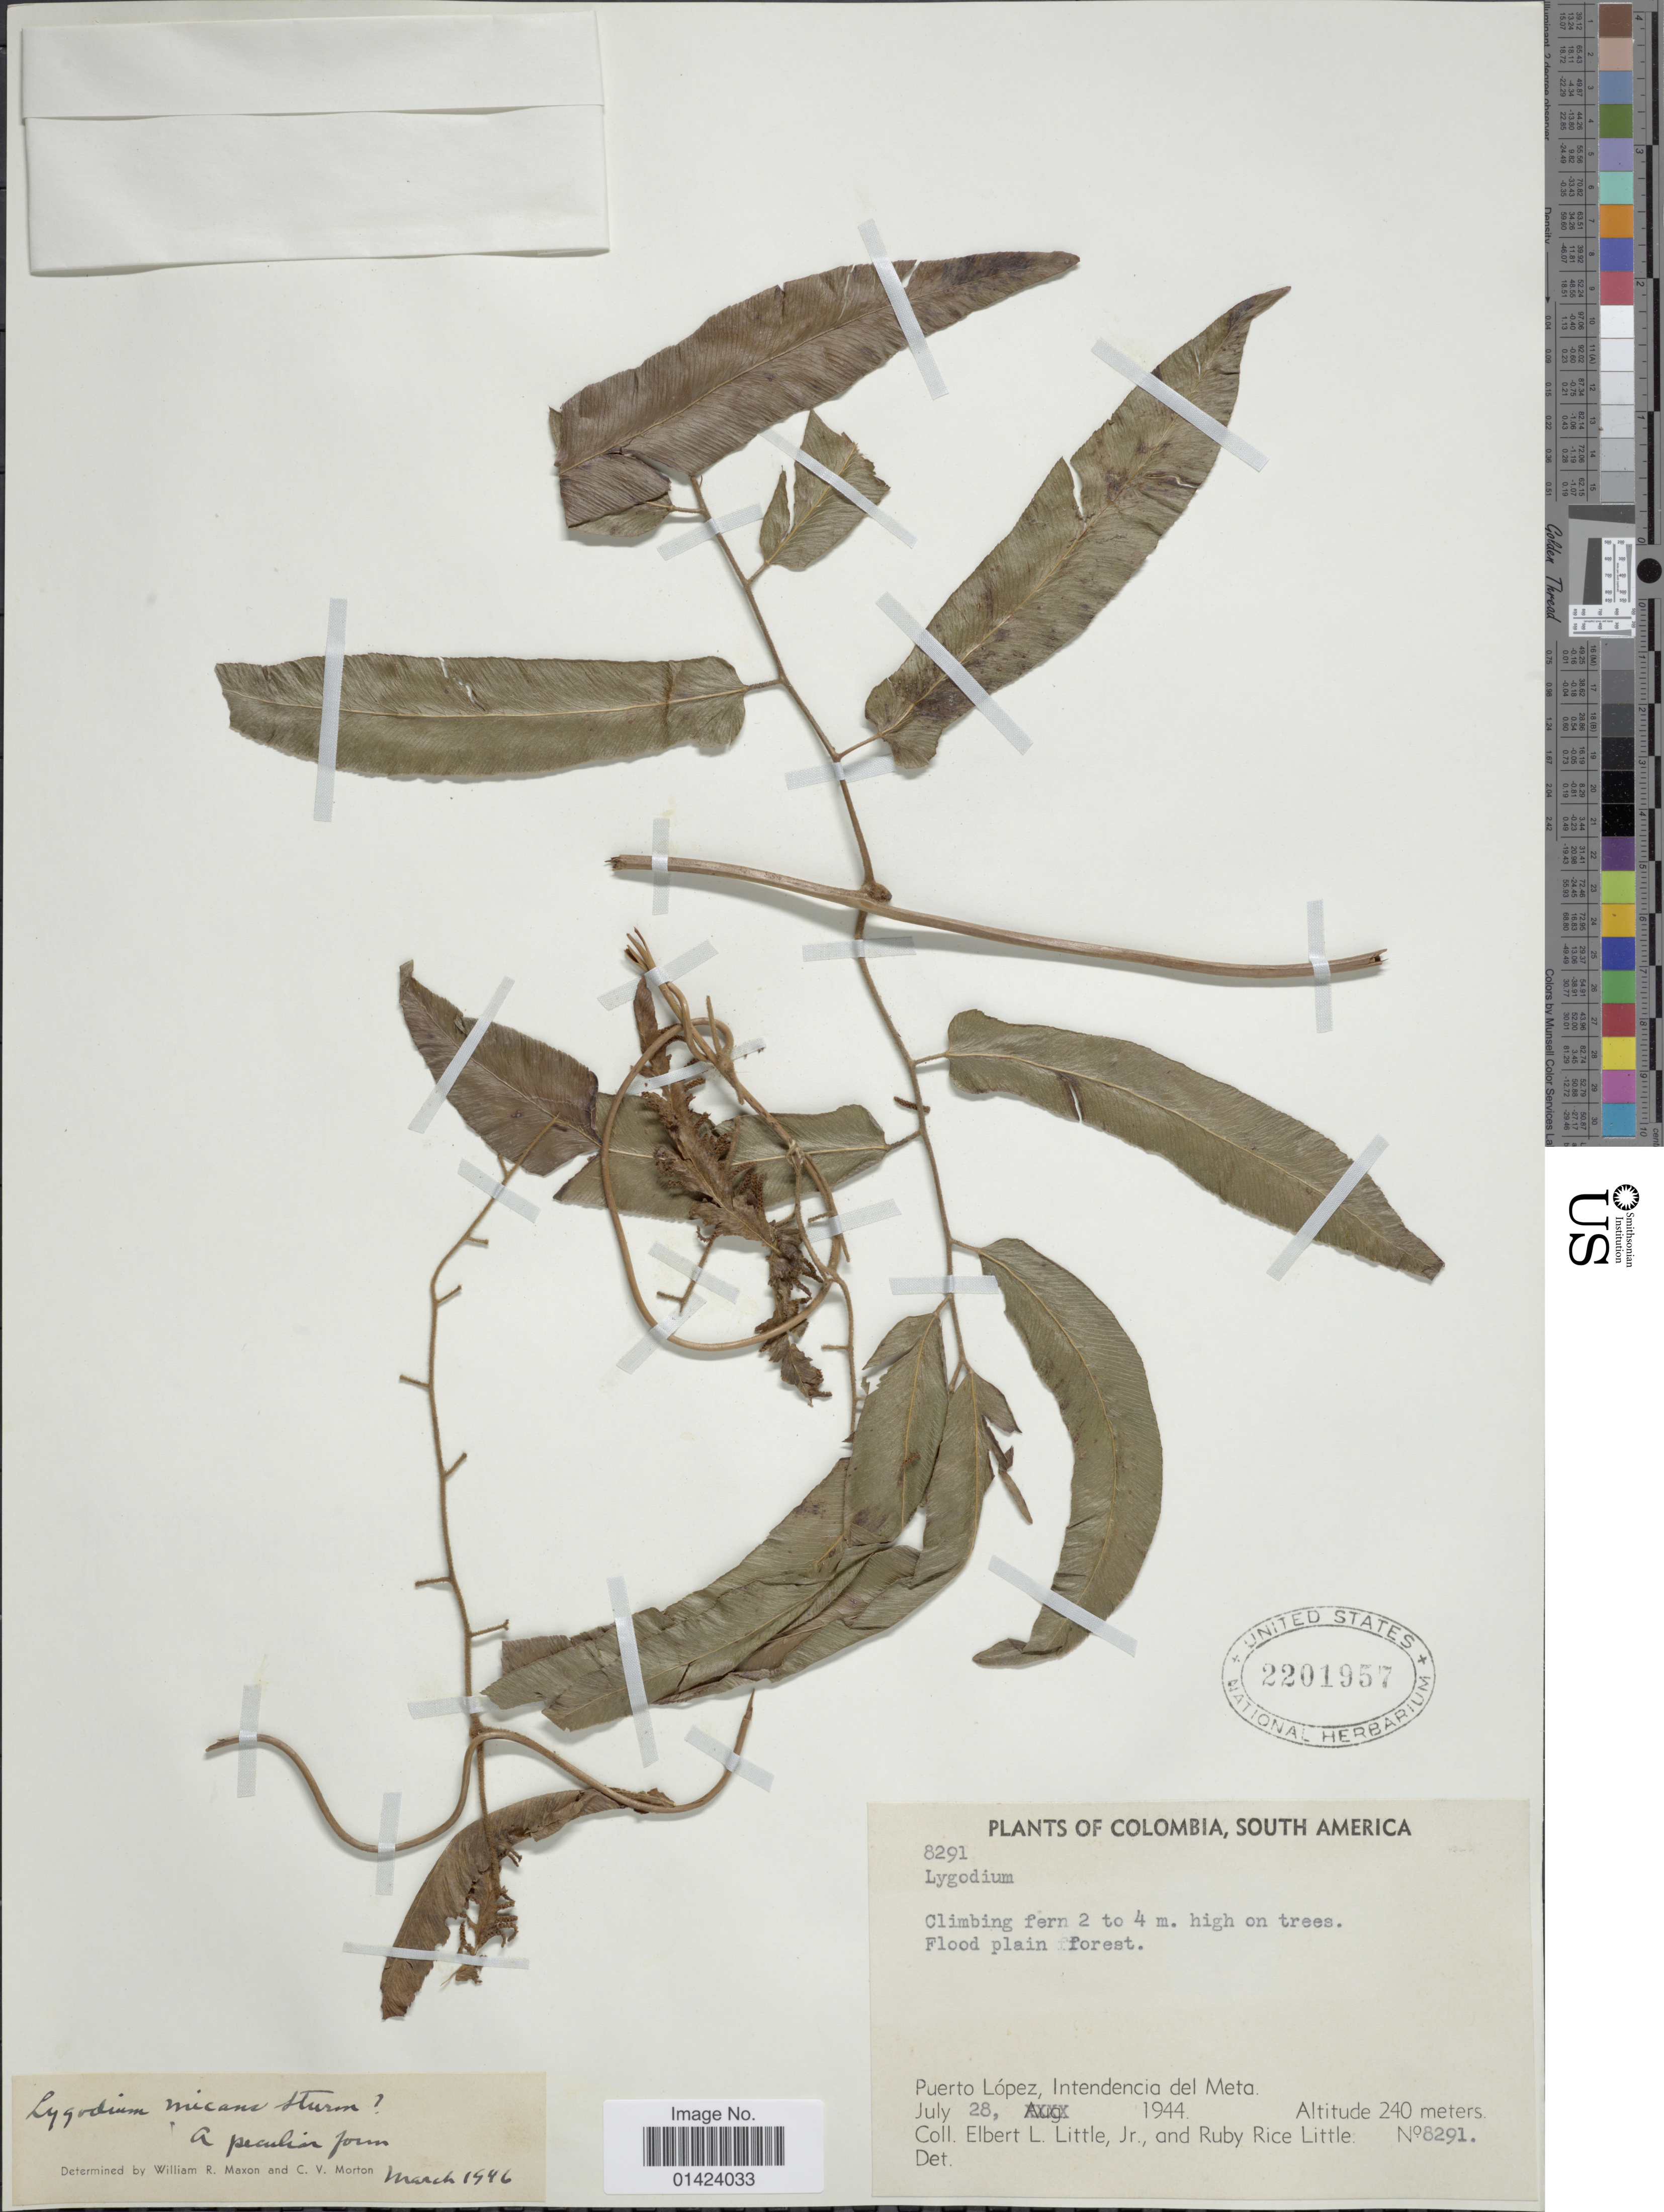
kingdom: Plantae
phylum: Tracheophyta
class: Polypodiopsida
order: Schizaeales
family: Lygodiaceae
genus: Lygodium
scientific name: Lygodium volubile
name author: Sw.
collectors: E. L. Little & R. R. Little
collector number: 8291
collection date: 1944-07-28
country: Colombia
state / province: Meta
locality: Colombia, South America, Puerto López, Intendencia del Meta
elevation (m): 240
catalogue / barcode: US 2201957